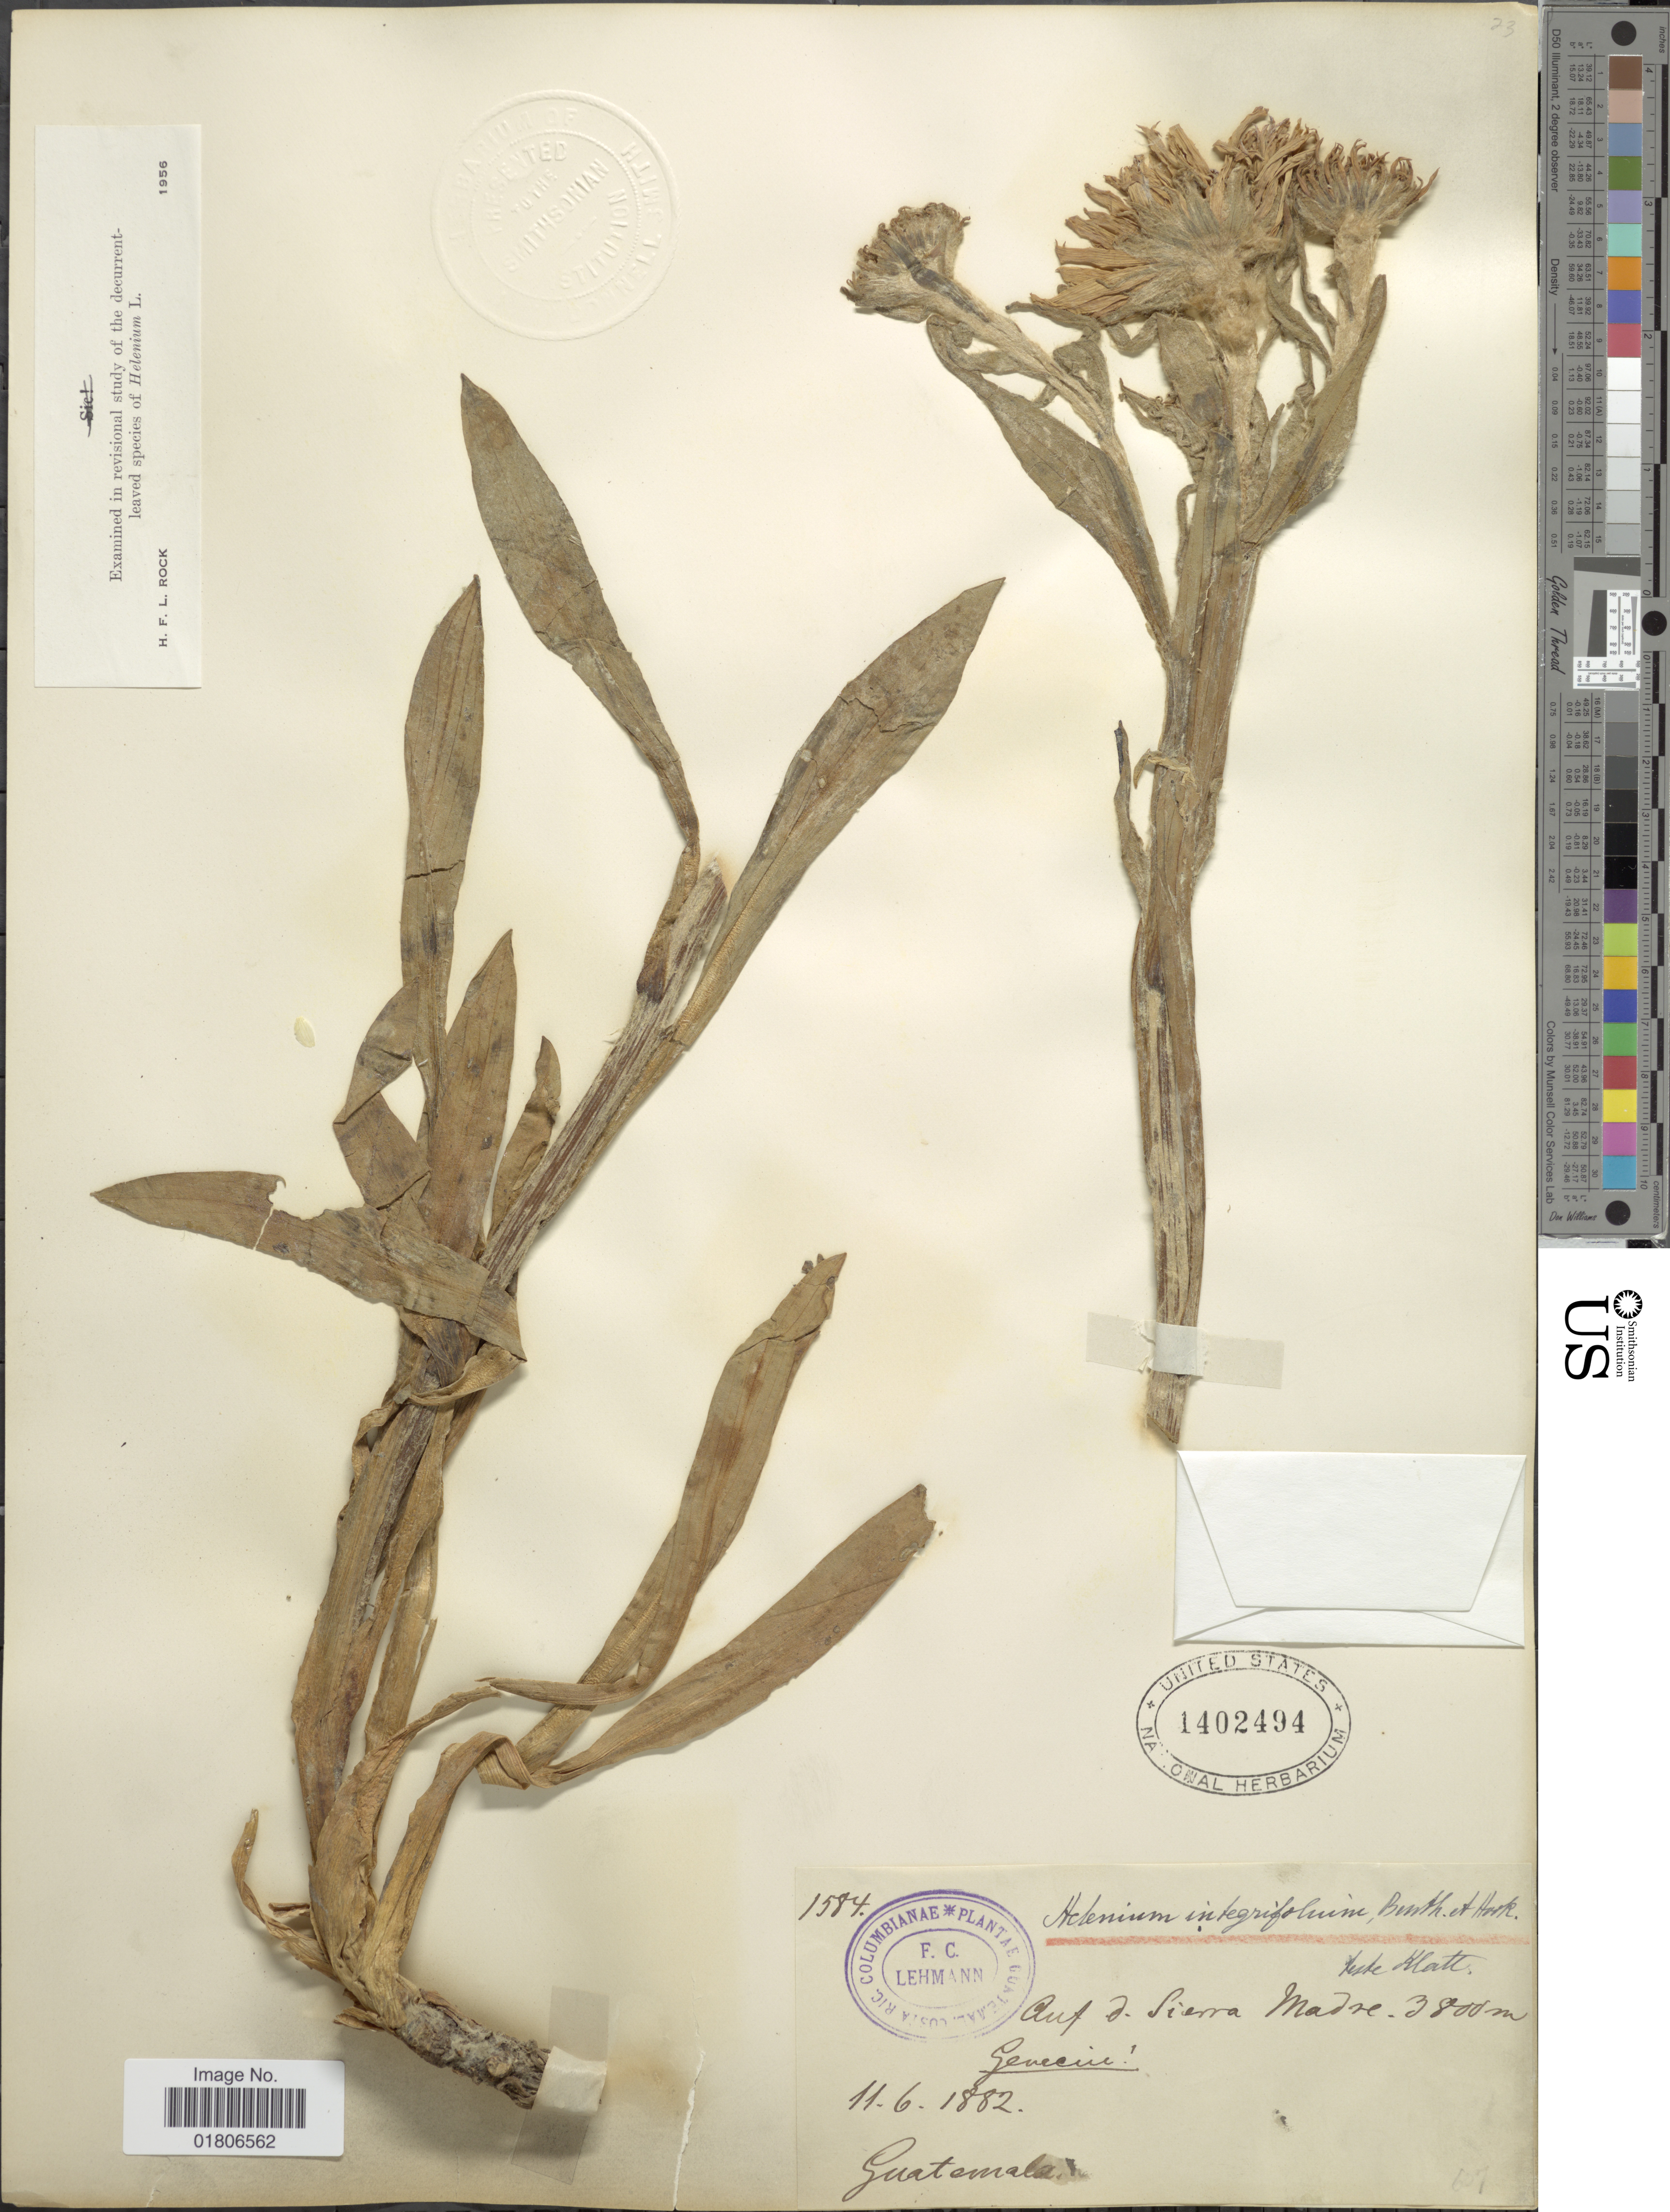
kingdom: Plantae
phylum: Tracheophyta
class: Magnoliopsida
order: Asterales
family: Asteraceae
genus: Helenium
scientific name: Helenium integrifolium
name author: Sessé & Moc.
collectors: F. C. Lehmann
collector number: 1584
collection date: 1882-06-11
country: Guatemala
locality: Auf d. Sierra Madre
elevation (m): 3800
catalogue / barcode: US 1402494